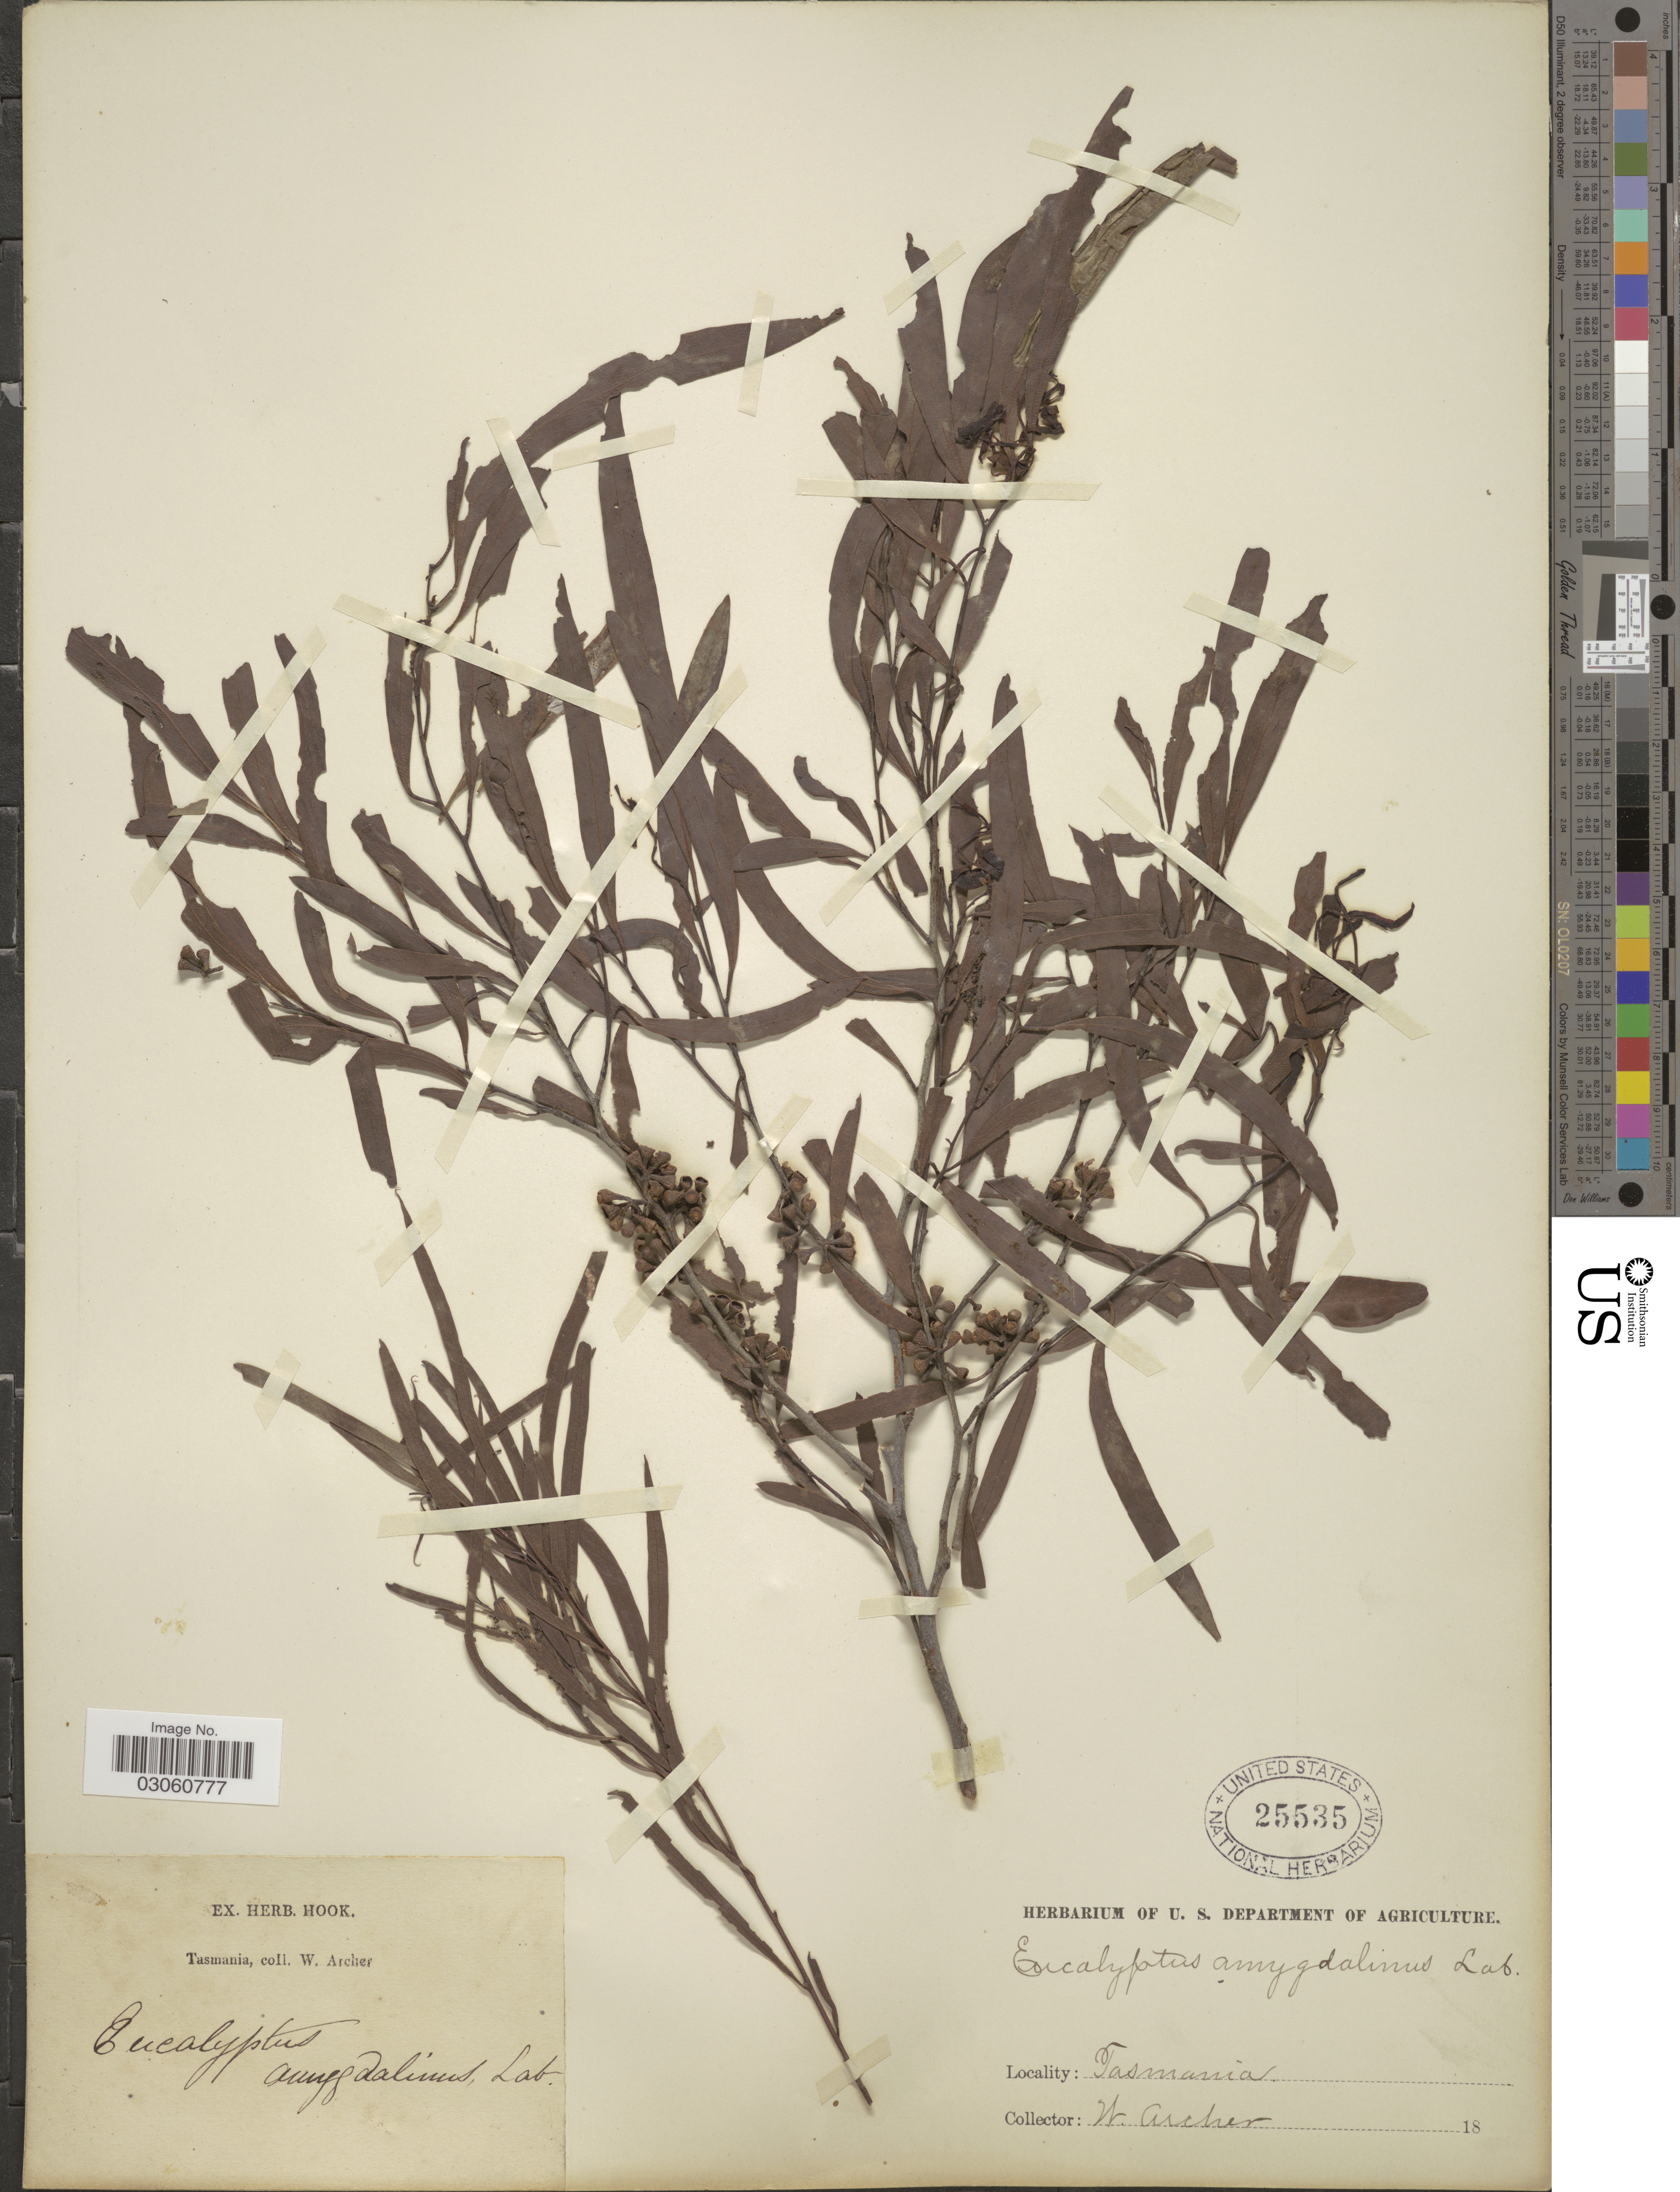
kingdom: Plantae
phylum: Tracheophyta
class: Magnoliopsida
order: Myrtales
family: Myrtaceae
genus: Eucalyptus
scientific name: Eucalyptus amygdalina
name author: Labill.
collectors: W. Archer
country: Australia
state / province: Tasmania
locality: Tasmania.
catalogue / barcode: US 25535